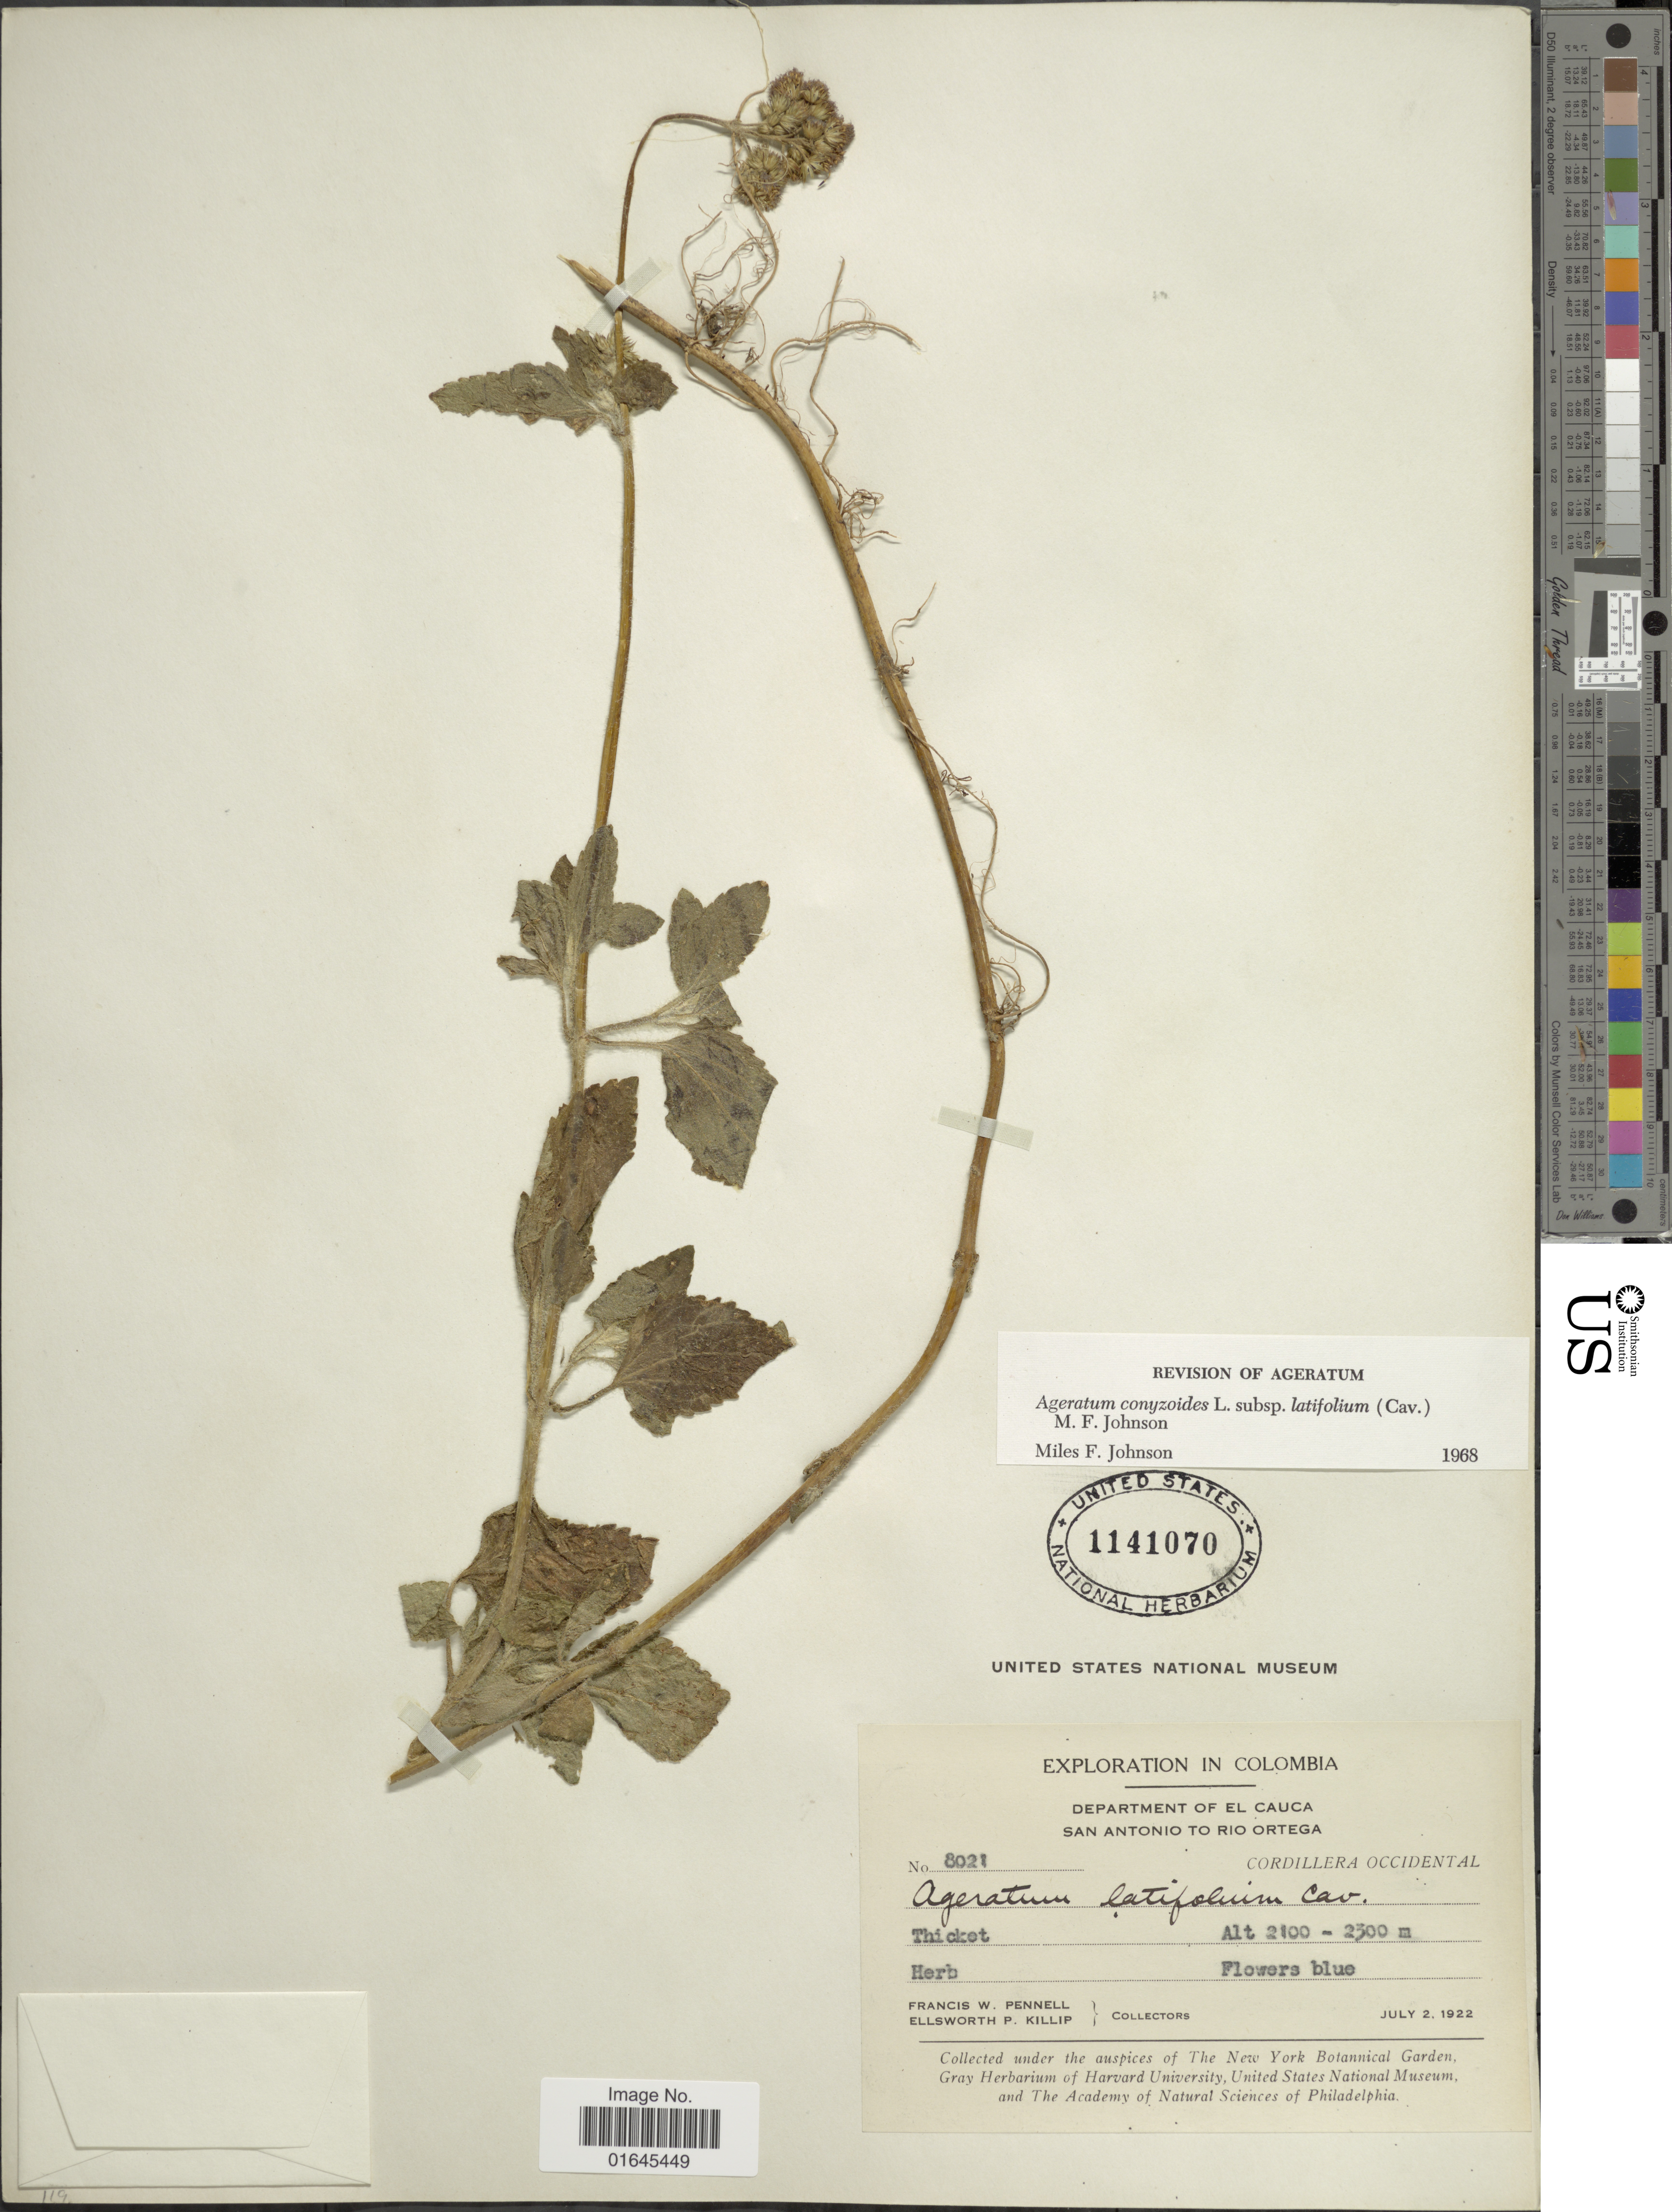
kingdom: Plantae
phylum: Tracheophyta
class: Magnoliopsida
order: Asterales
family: Asteraceae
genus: Ageratum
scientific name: Ageratum conyzoides subsp. latifolium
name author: (Cav.) M.F. Johnson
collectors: F. W. Pennell & E. P. Killip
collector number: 8021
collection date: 1922-07-02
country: Colombia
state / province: Cauca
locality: Department of El Cauca, San Antonio to Rio Ortega, Cordillera Occidental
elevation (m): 2100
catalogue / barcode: US 1141070